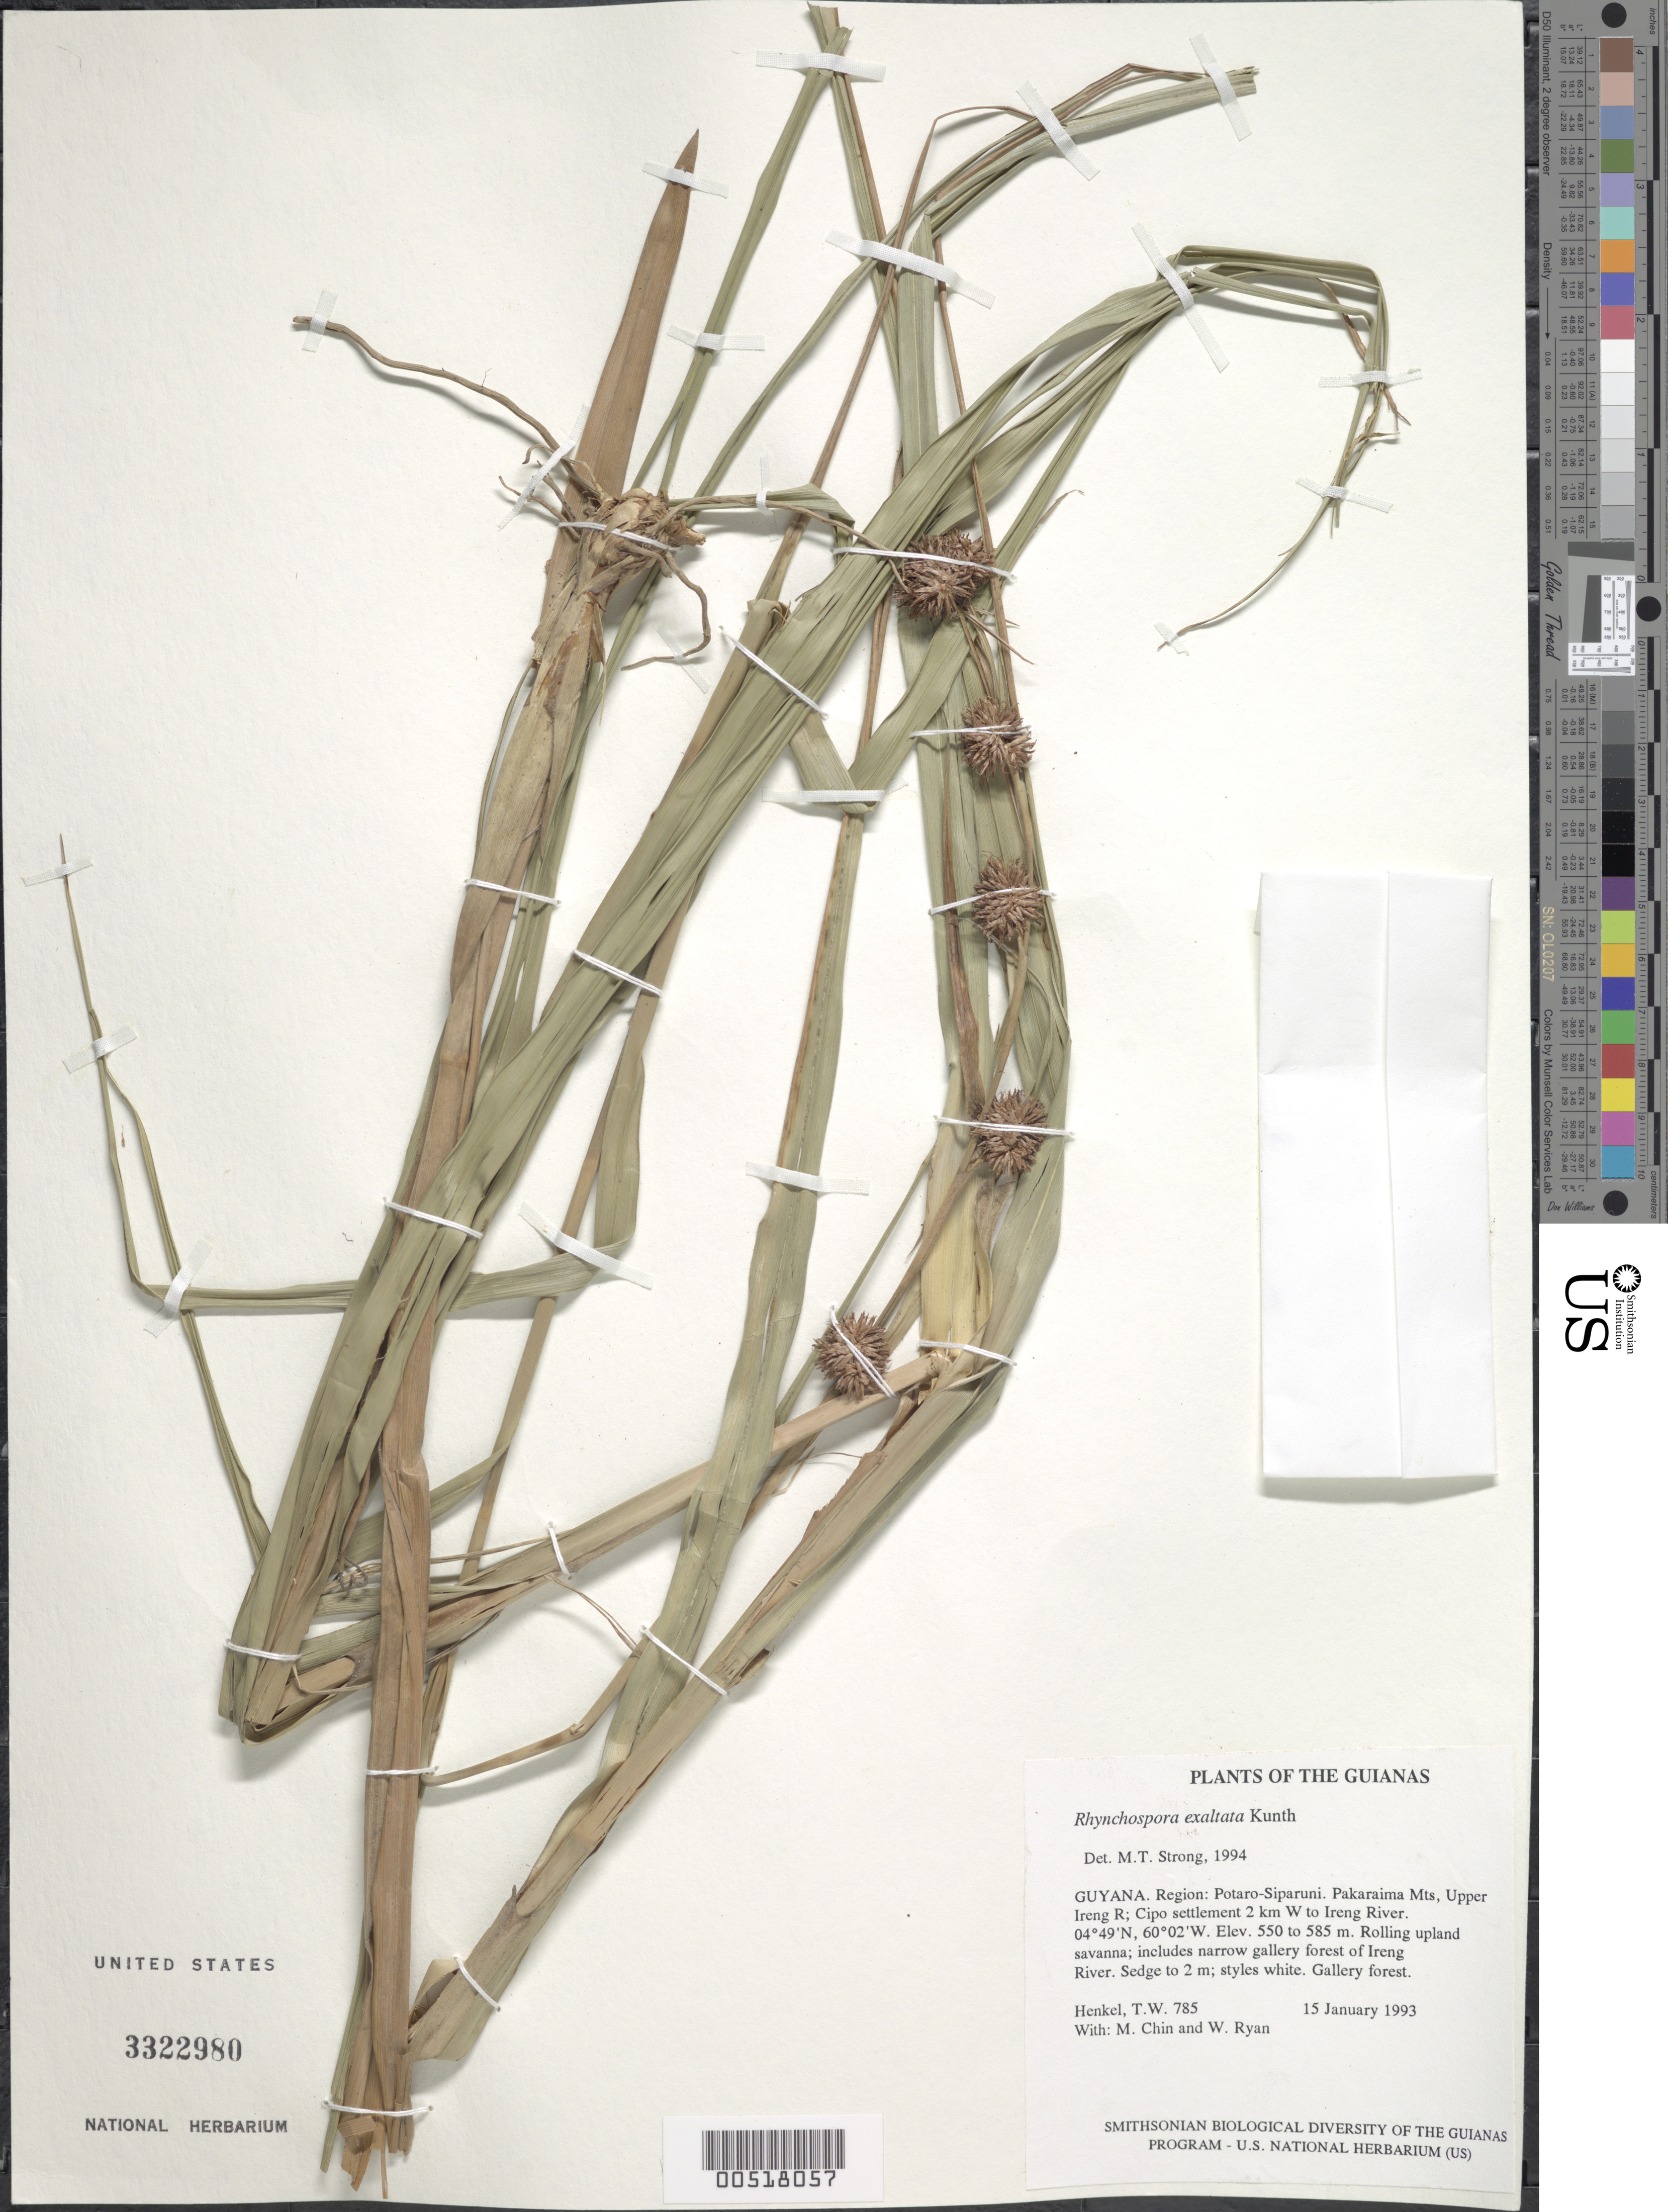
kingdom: Plantae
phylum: Tracheophyta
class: Liliopsida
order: Poales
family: Cyperaceae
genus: Rhynchospora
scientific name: Rhynchospora exaltata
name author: Kunth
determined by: Strong, M. T., (US), Smithsonian Institution - National Museum of Natural History (UNITED STATES)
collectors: T. Henkel, M. Chin & W. Ryan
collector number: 785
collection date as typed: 15 January 1993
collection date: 1993-01-15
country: Guyana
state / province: Potaro-Siparuni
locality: Pakaraima Mts, Upper Ireng R; Cipo settlement 2 km W to Ireng River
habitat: Rolling upland savanna; includes narrow gallery forest of Ireng River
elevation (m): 550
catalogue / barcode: US 3322980